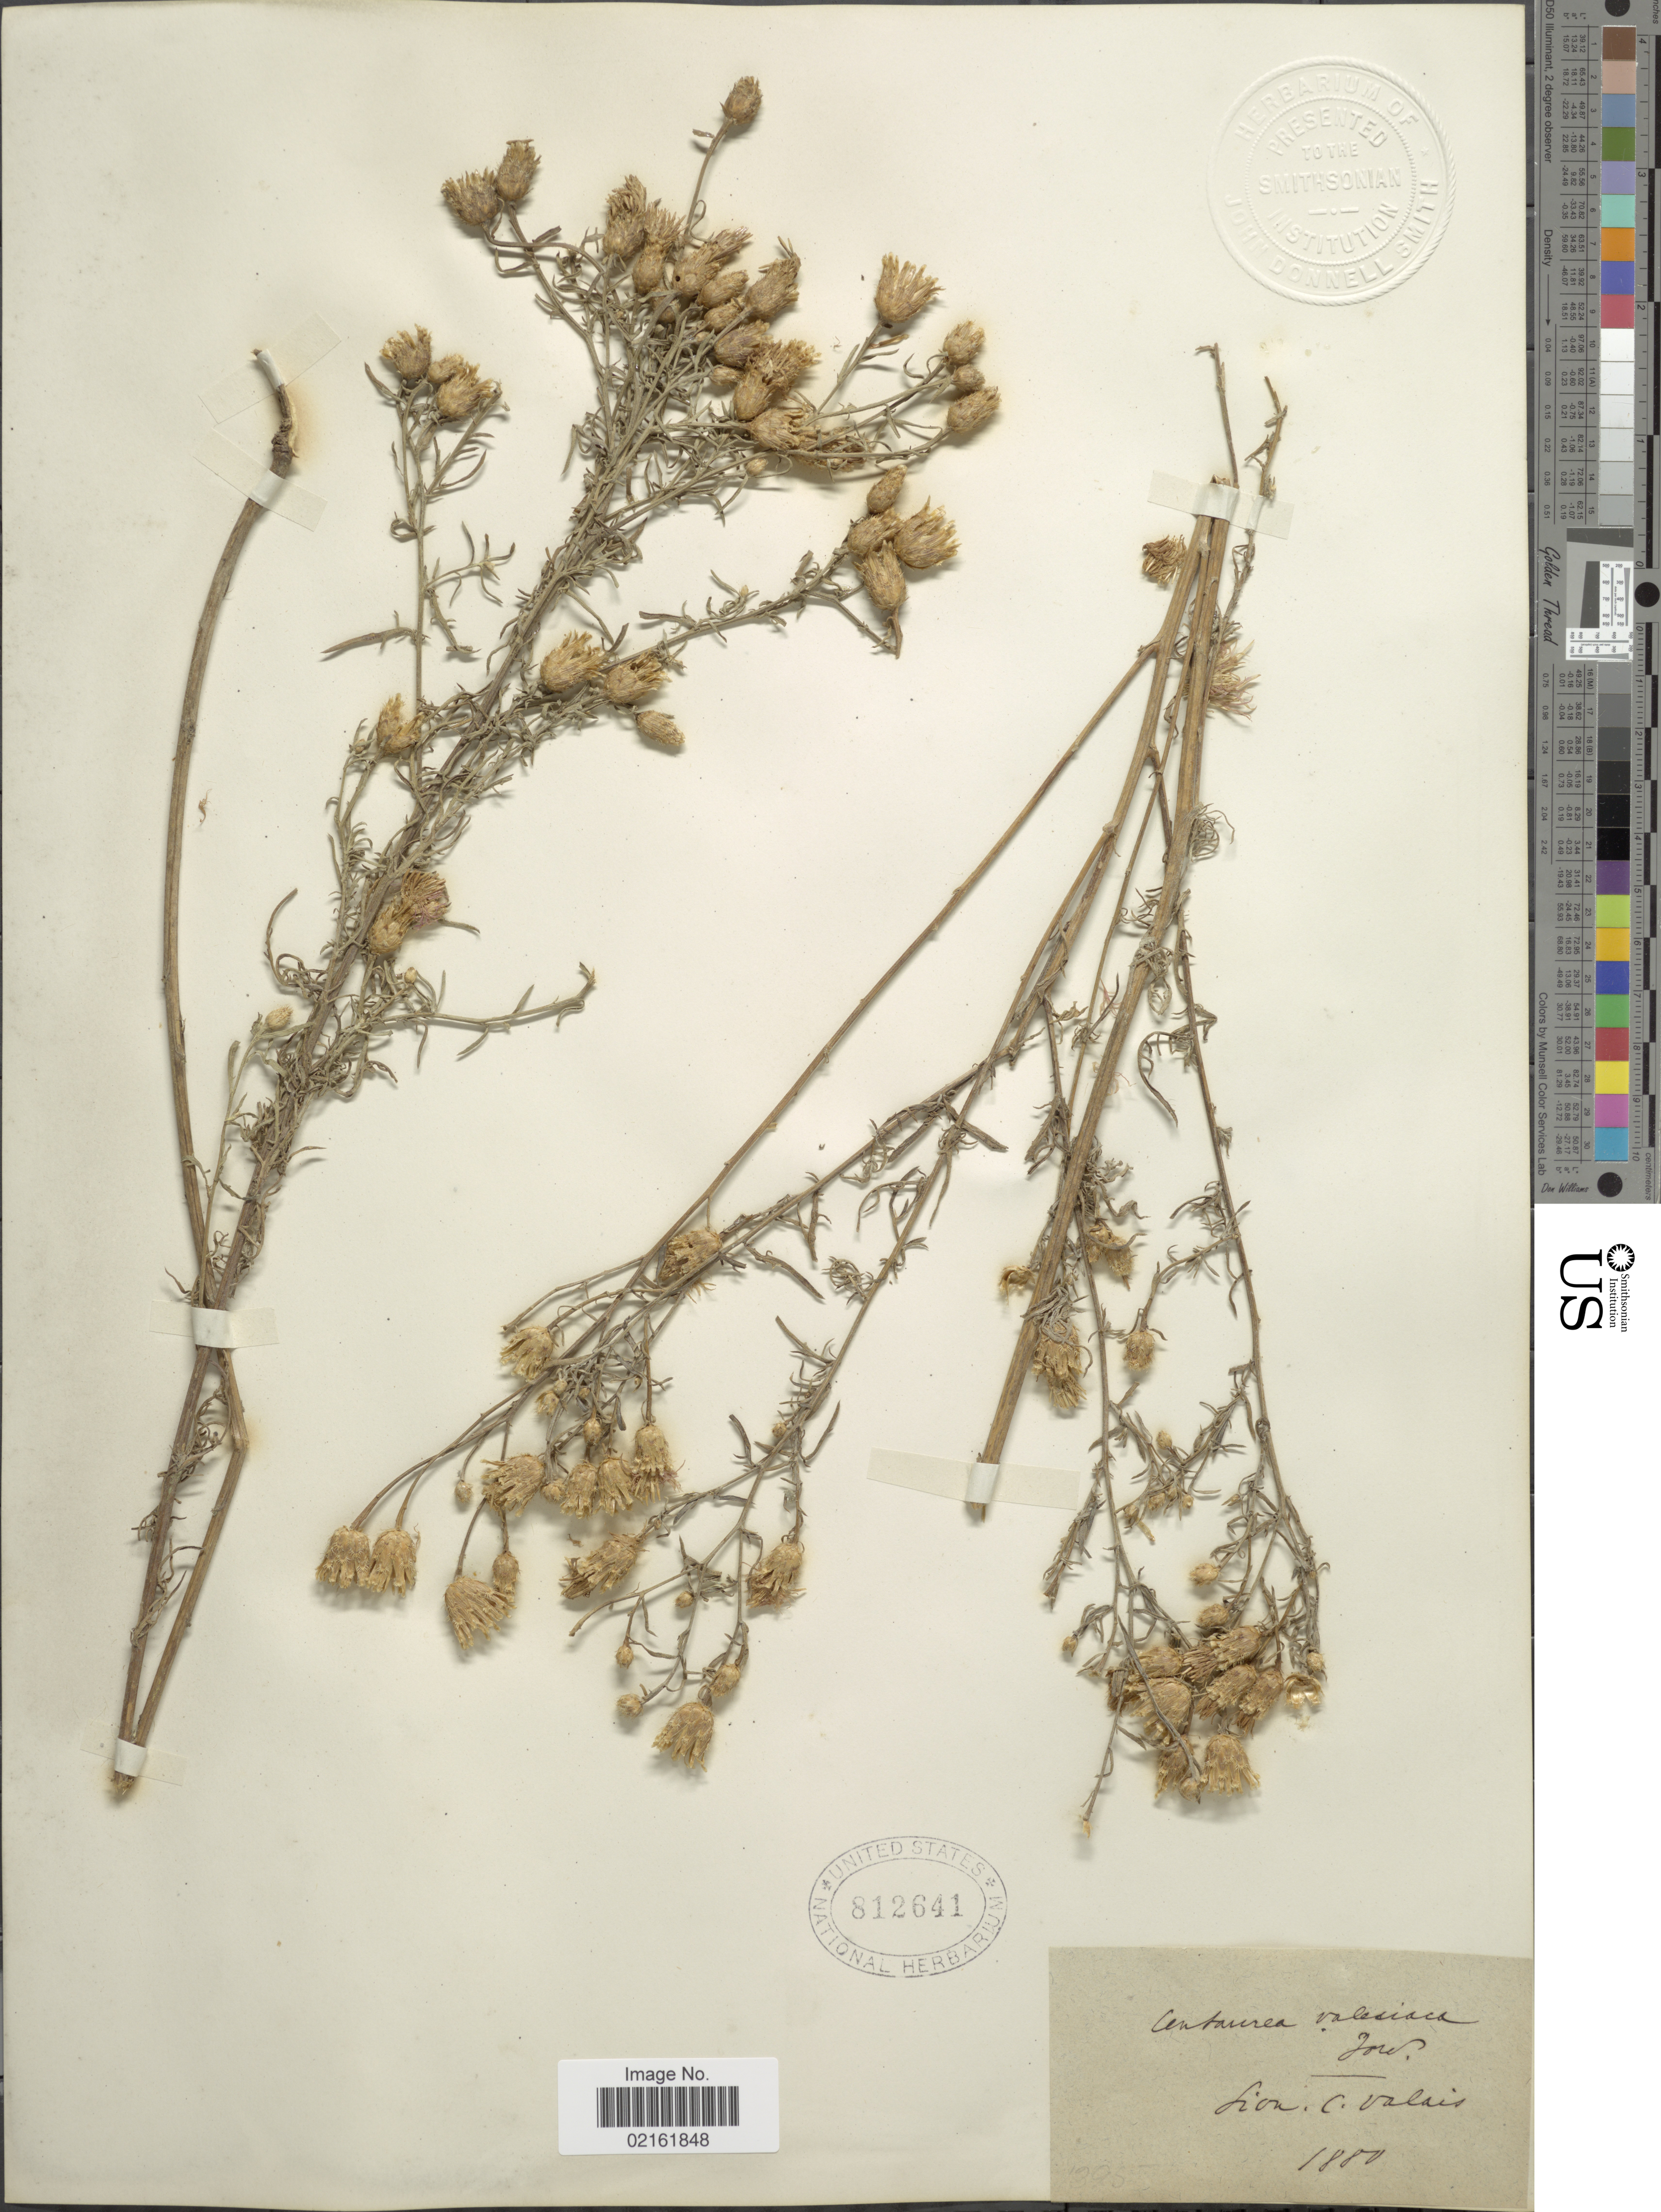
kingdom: Plantae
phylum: Tracheophyta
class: Magnoliopsida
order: Asterales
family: Asteraceae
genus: Centaurea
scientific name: Centaurea valesiaca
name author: Jord.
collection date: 1880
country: Switzerland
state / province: Valais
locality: Lion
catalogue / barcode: US 812641